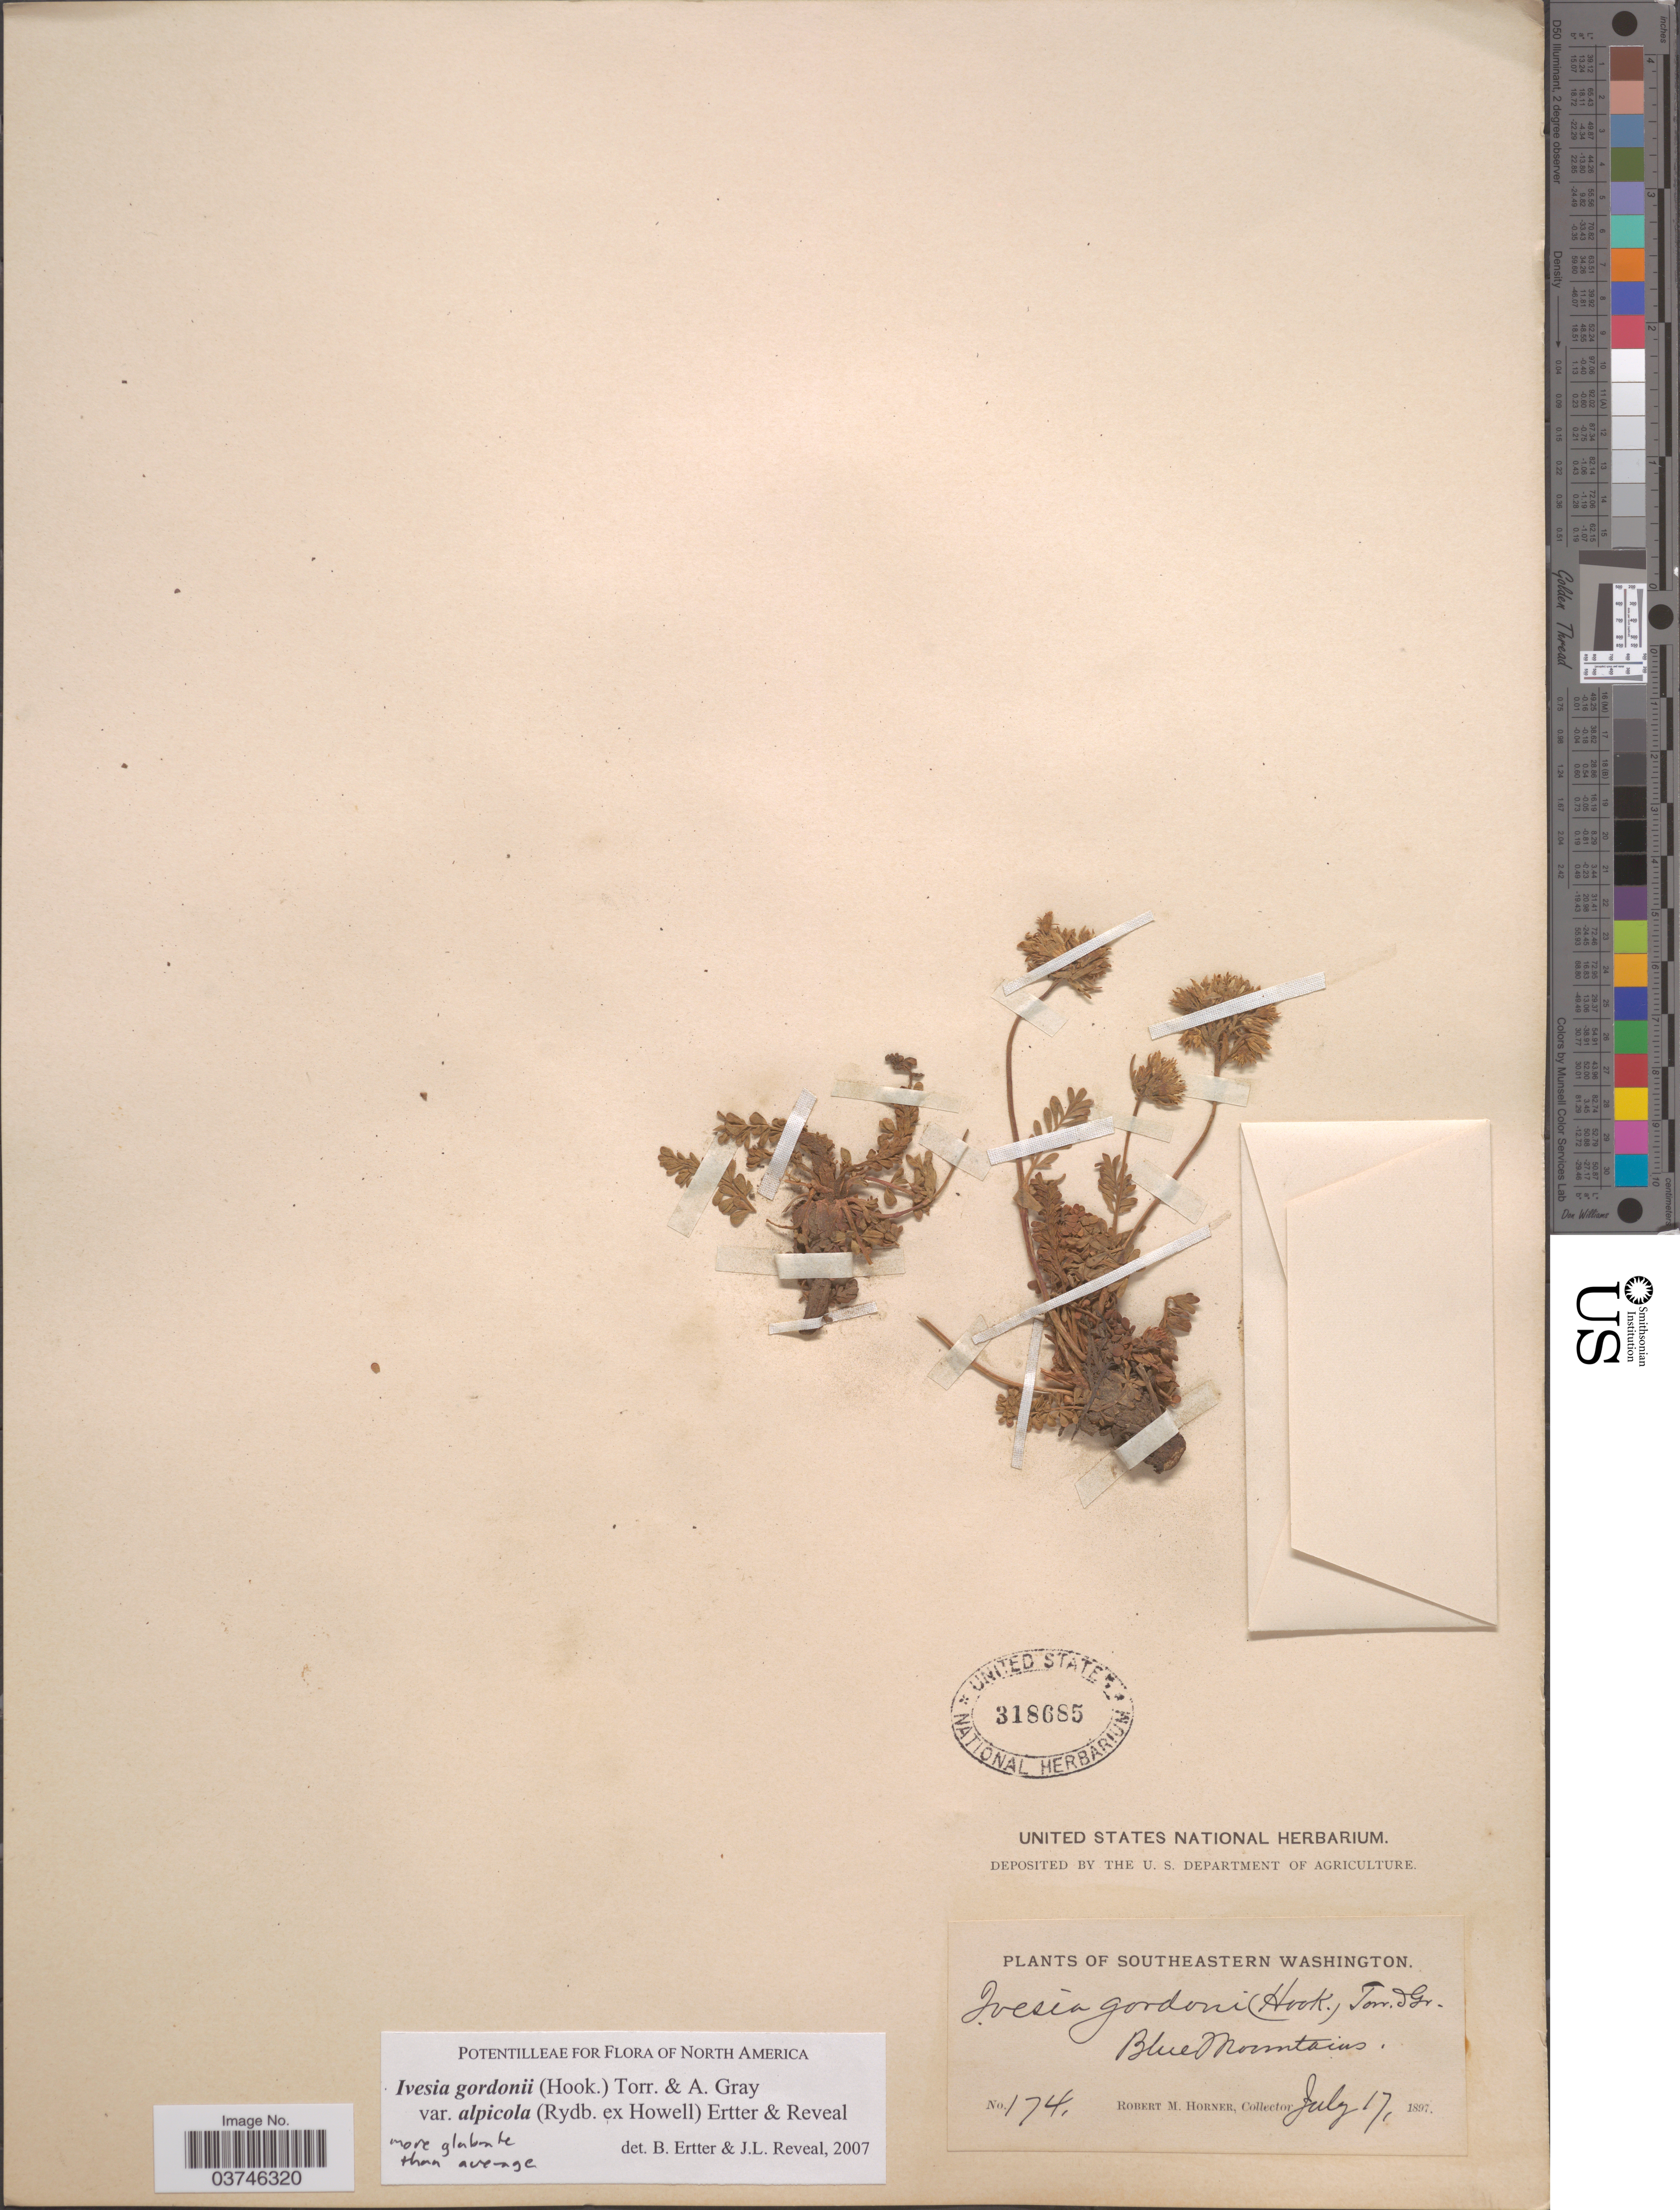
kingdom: Plantae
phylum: Tracheophyta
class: Magnoliopsida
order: Rosales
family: Rosaceae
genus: Potentilla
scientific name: Potentilla gordonii var. alpicola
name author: (Rydb. ex Howell) Mosyakin & Shiyan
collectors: R. Horner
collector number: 174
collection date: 1897-07-17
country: United States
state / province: Washington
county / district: Clallam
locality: Southeastern Washington. Blue Mountains.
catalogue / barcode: US 318685